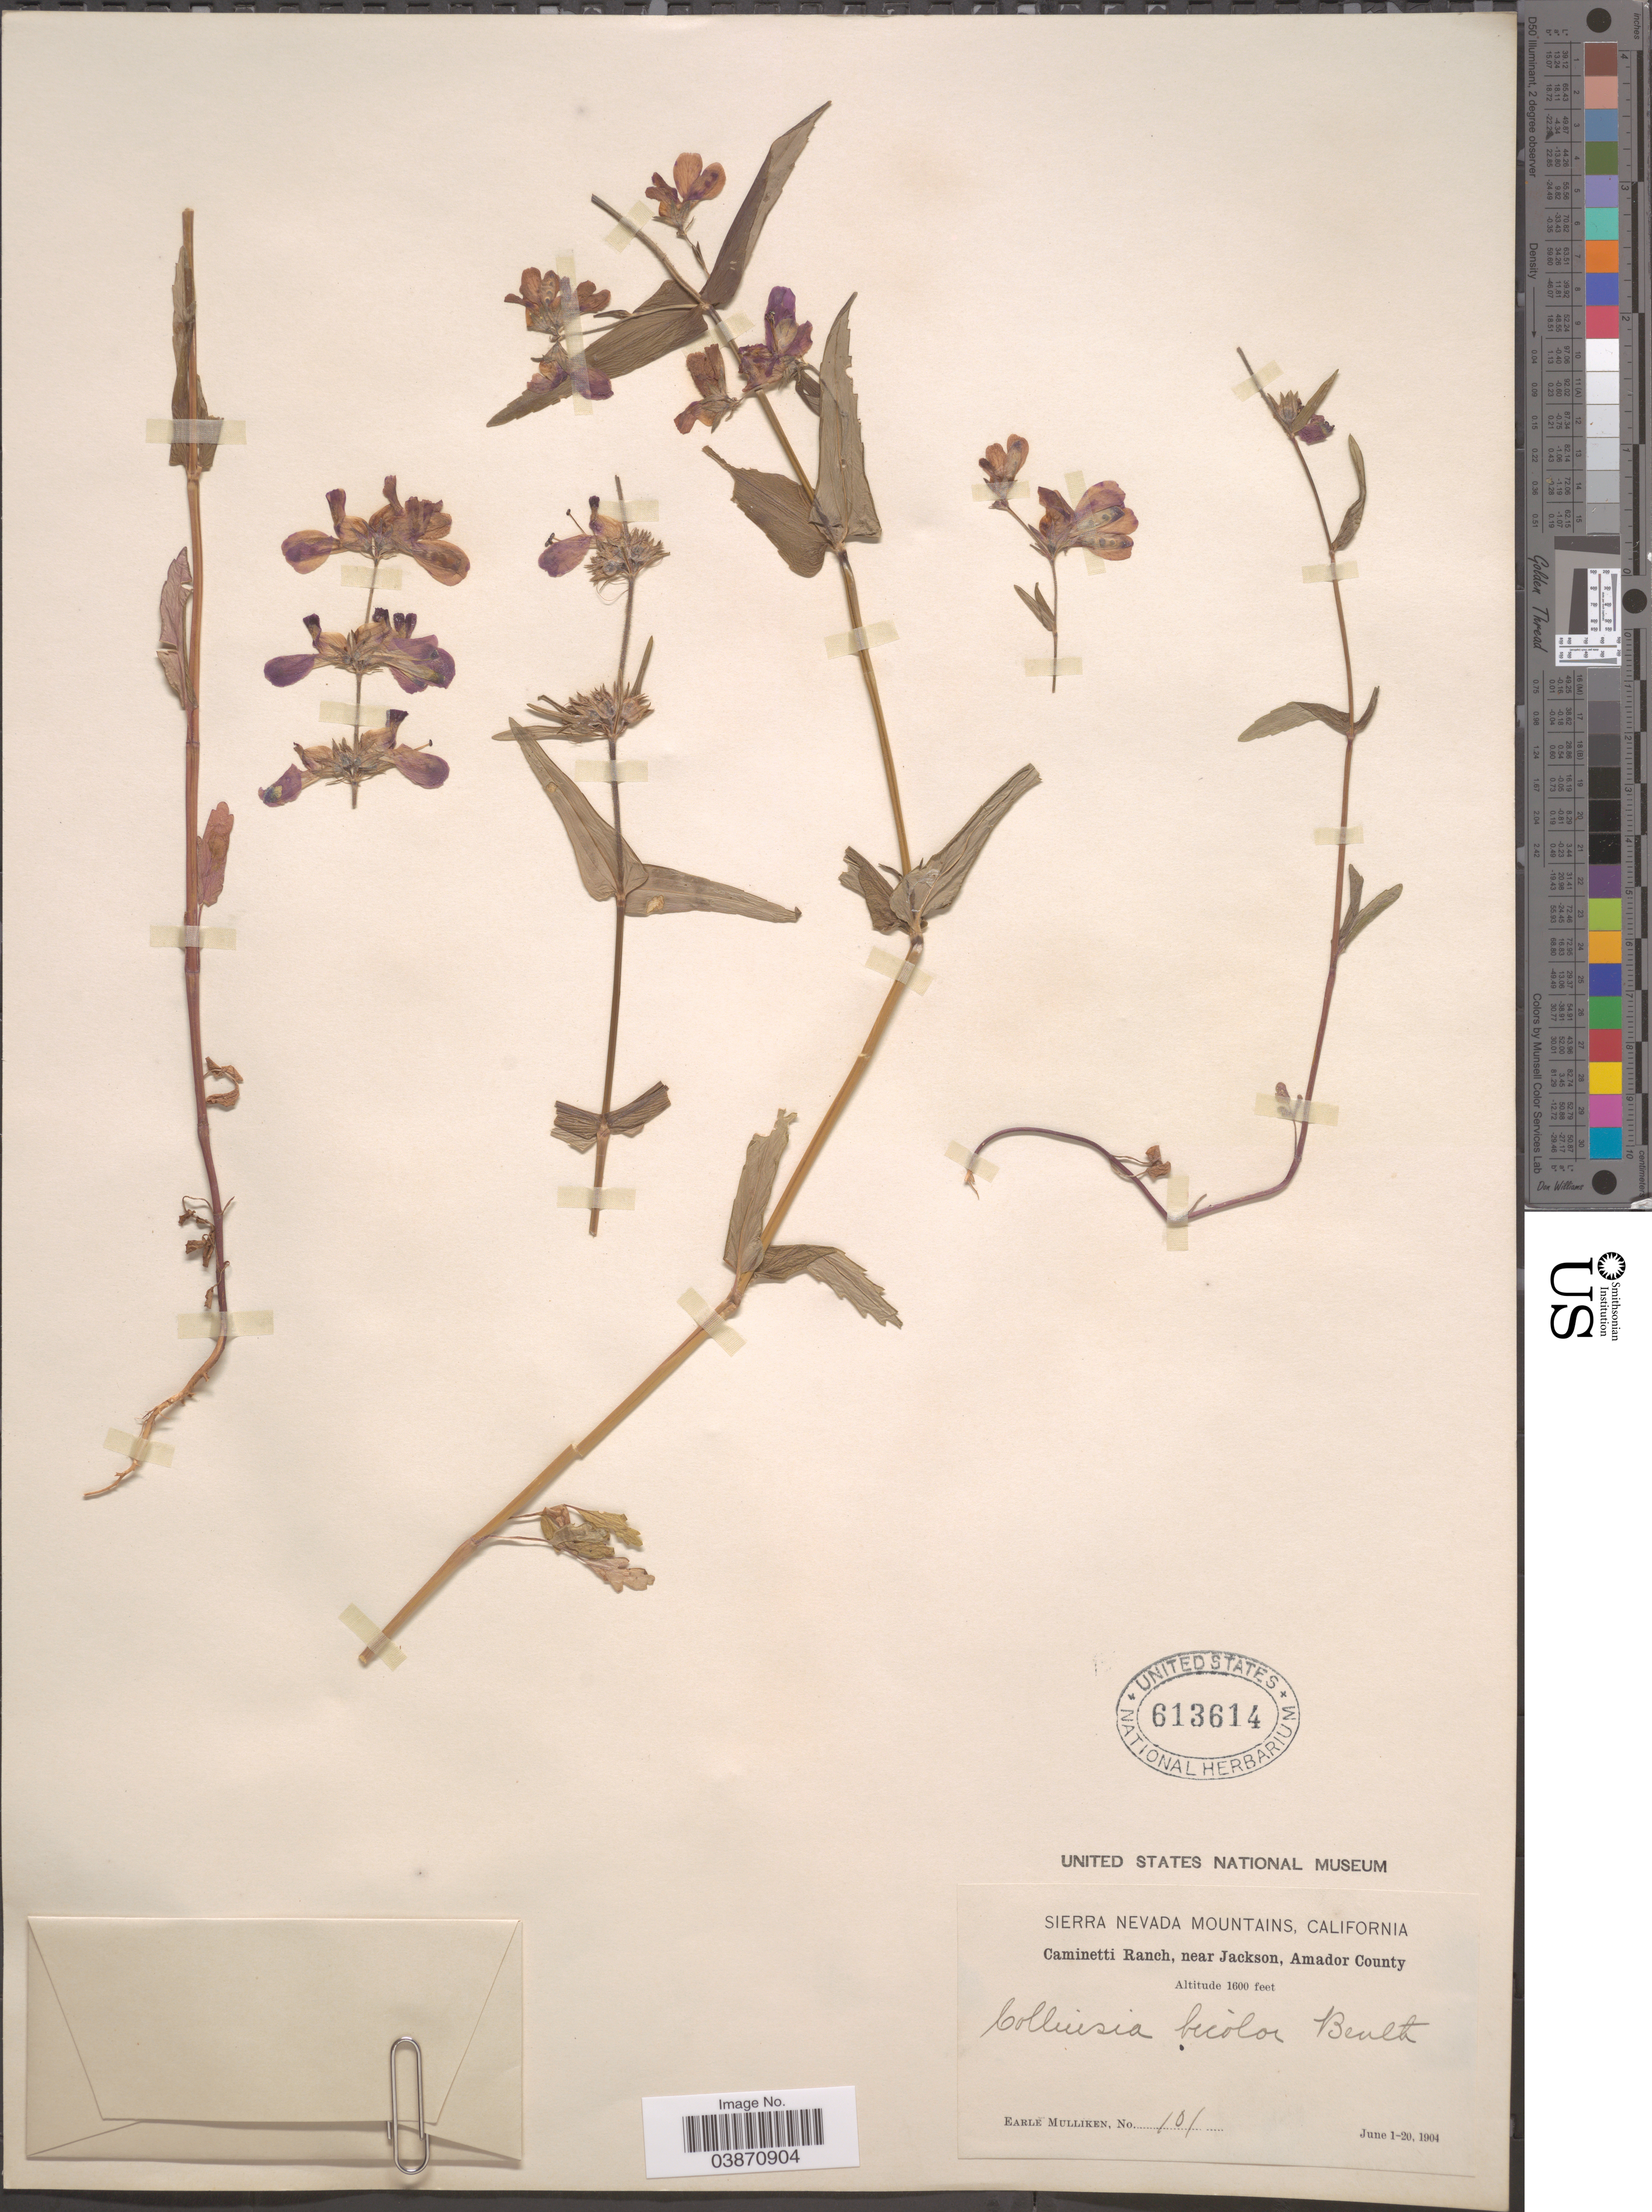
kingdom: Plantae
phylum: Tracheophyta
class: Magnoliopsida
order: Lamiales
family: Plantaginaceae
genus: Collinsia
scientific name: Collinsia bicolor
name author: Raf.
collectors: E. Mulliken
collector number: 101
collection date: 1904-06-01/1904-06-20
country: United States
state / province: California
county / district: Amador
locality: Sierra Nevada Mountains. Caminetti Ranch, near Jackson, Amador County.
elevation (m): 488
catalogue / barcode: US 613614